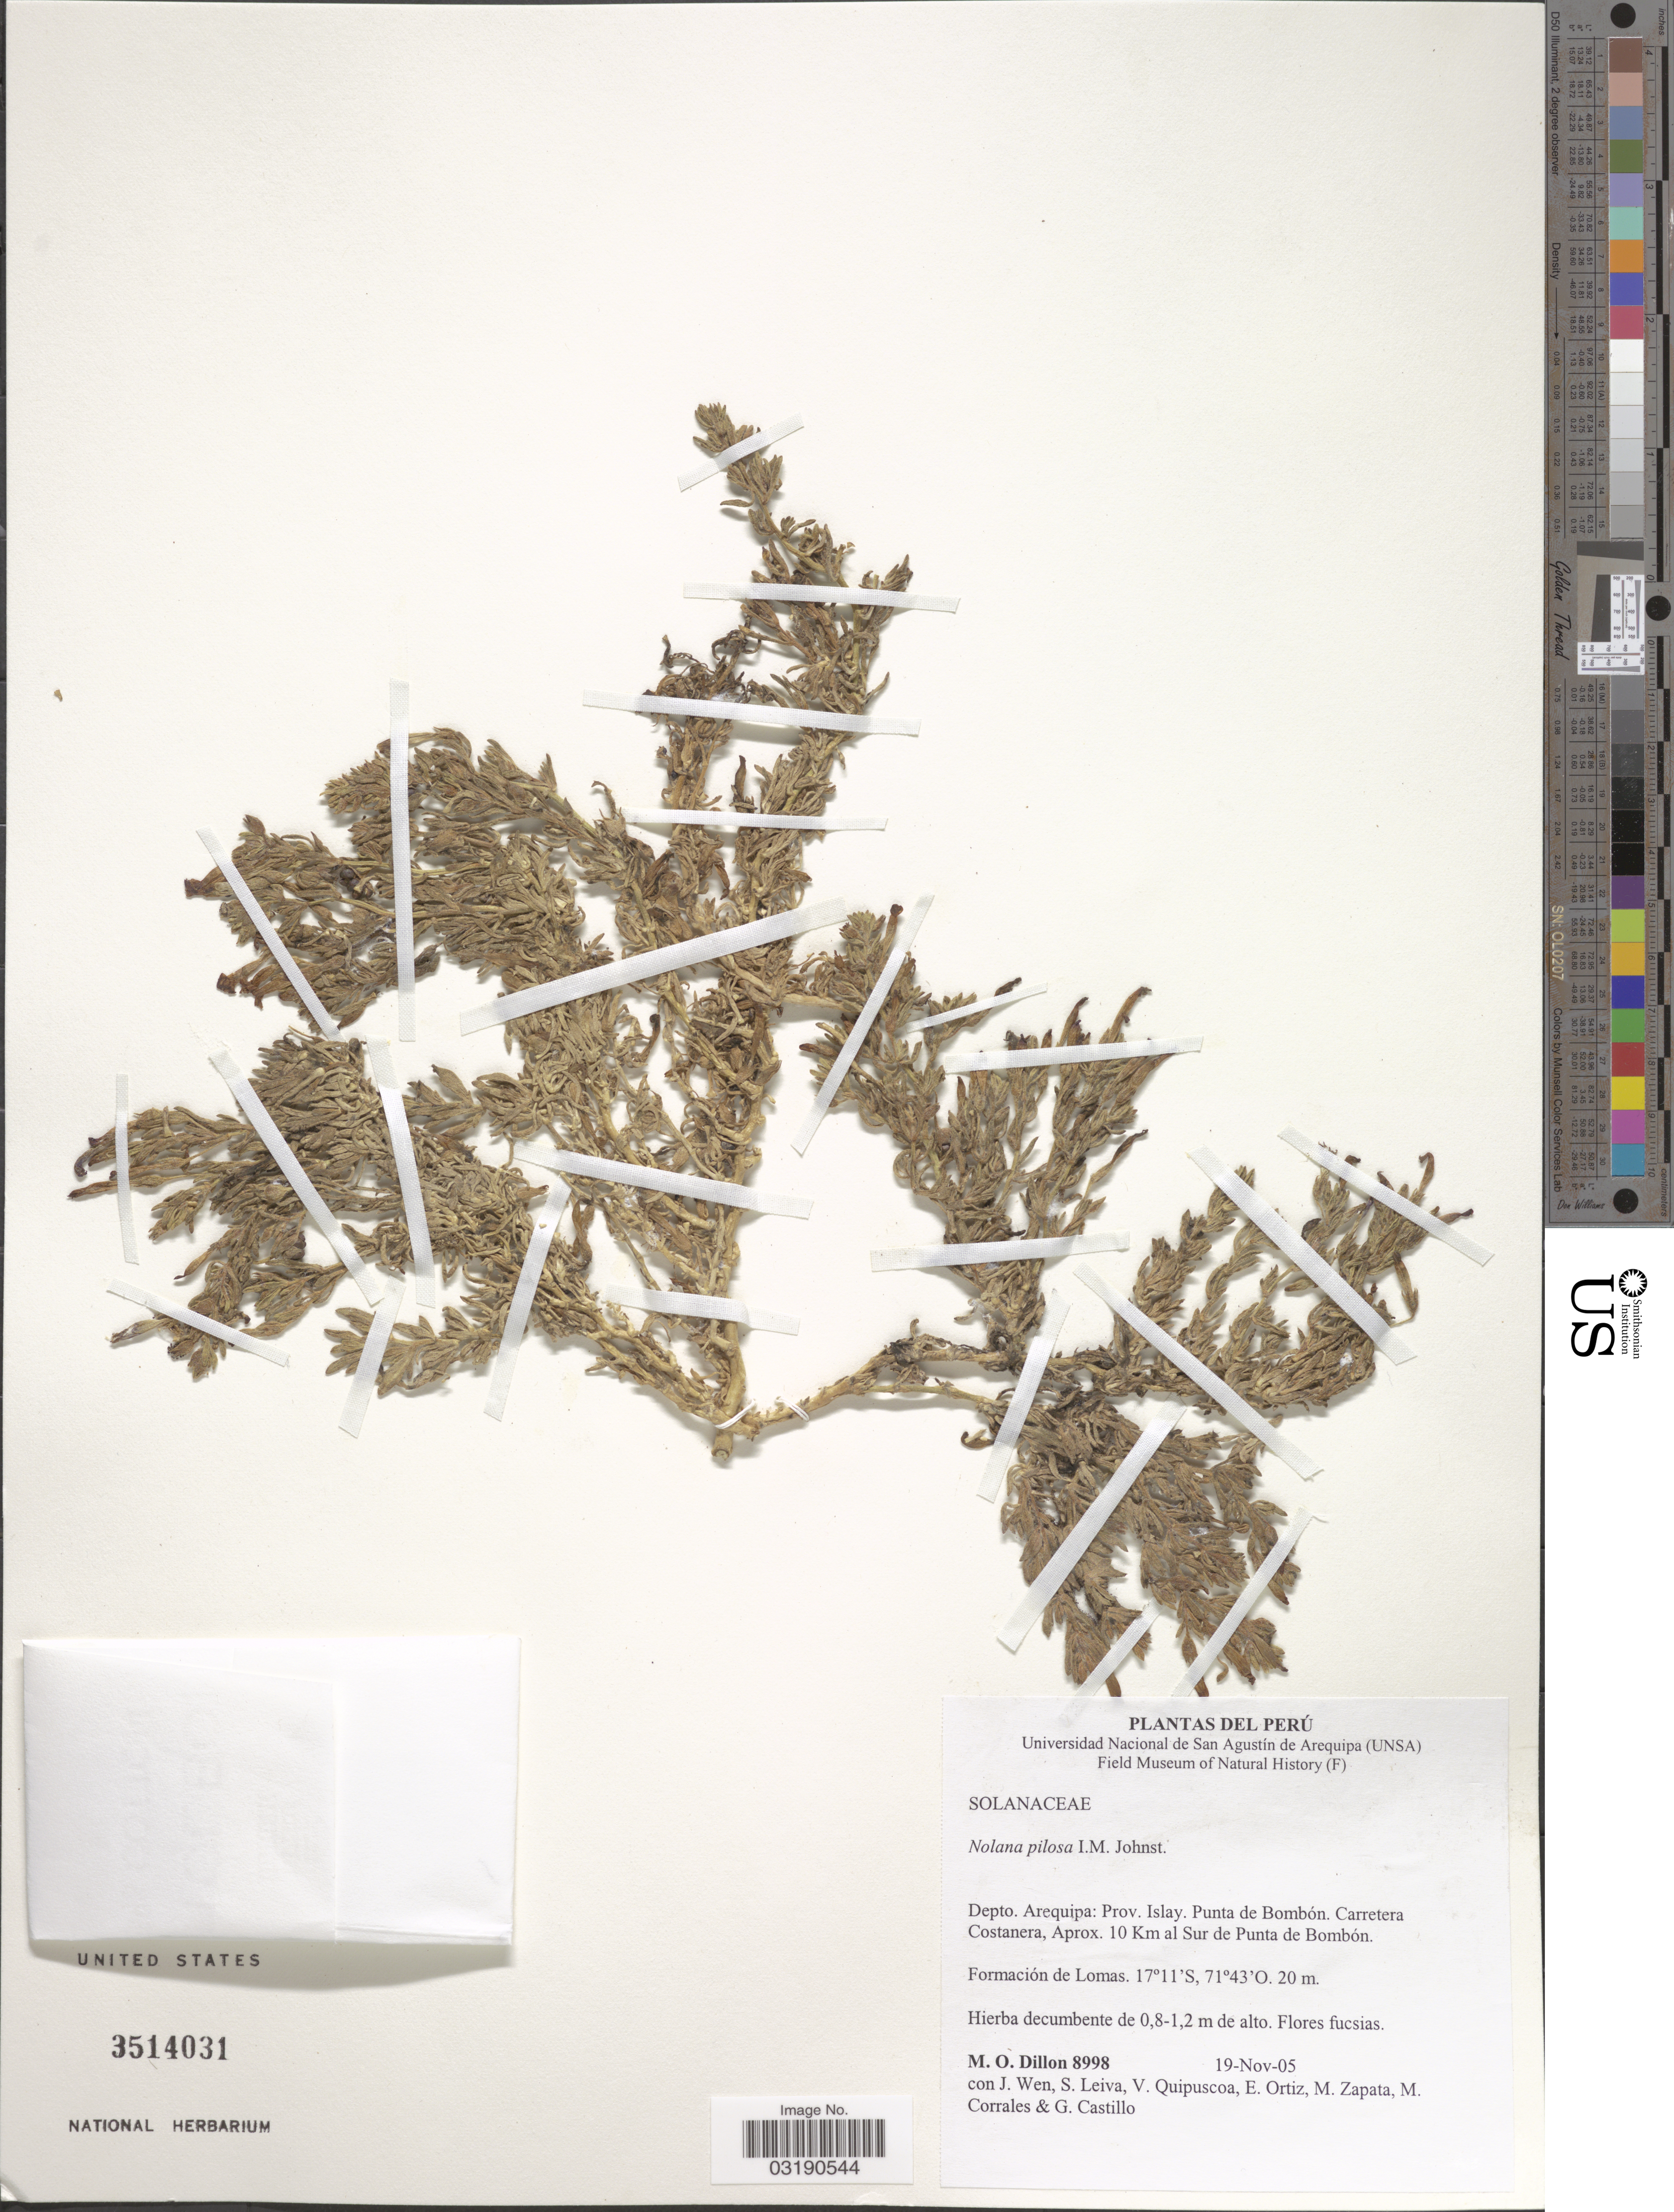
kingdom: Plantae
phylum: Tracheophyta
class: Magnoliopsida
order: Solanales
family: Solanaceae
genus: Nolana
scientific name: Nolana pilosa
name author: I.M. Johnst.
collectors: M. O. Dillon, J. Wen, S. Leiva, V. Quipuscoa & et al.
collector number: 8998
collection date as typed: Transcribed d/m/y: 19/11/5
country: Peru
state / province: Arequipa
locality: Depto. Arequipa: Prov. Islay, Punta de Bombón. Carretera Costanera, Aprox. 10 Km al Sur de Punta de Bombón.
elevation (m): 20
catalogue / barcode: US 3514031